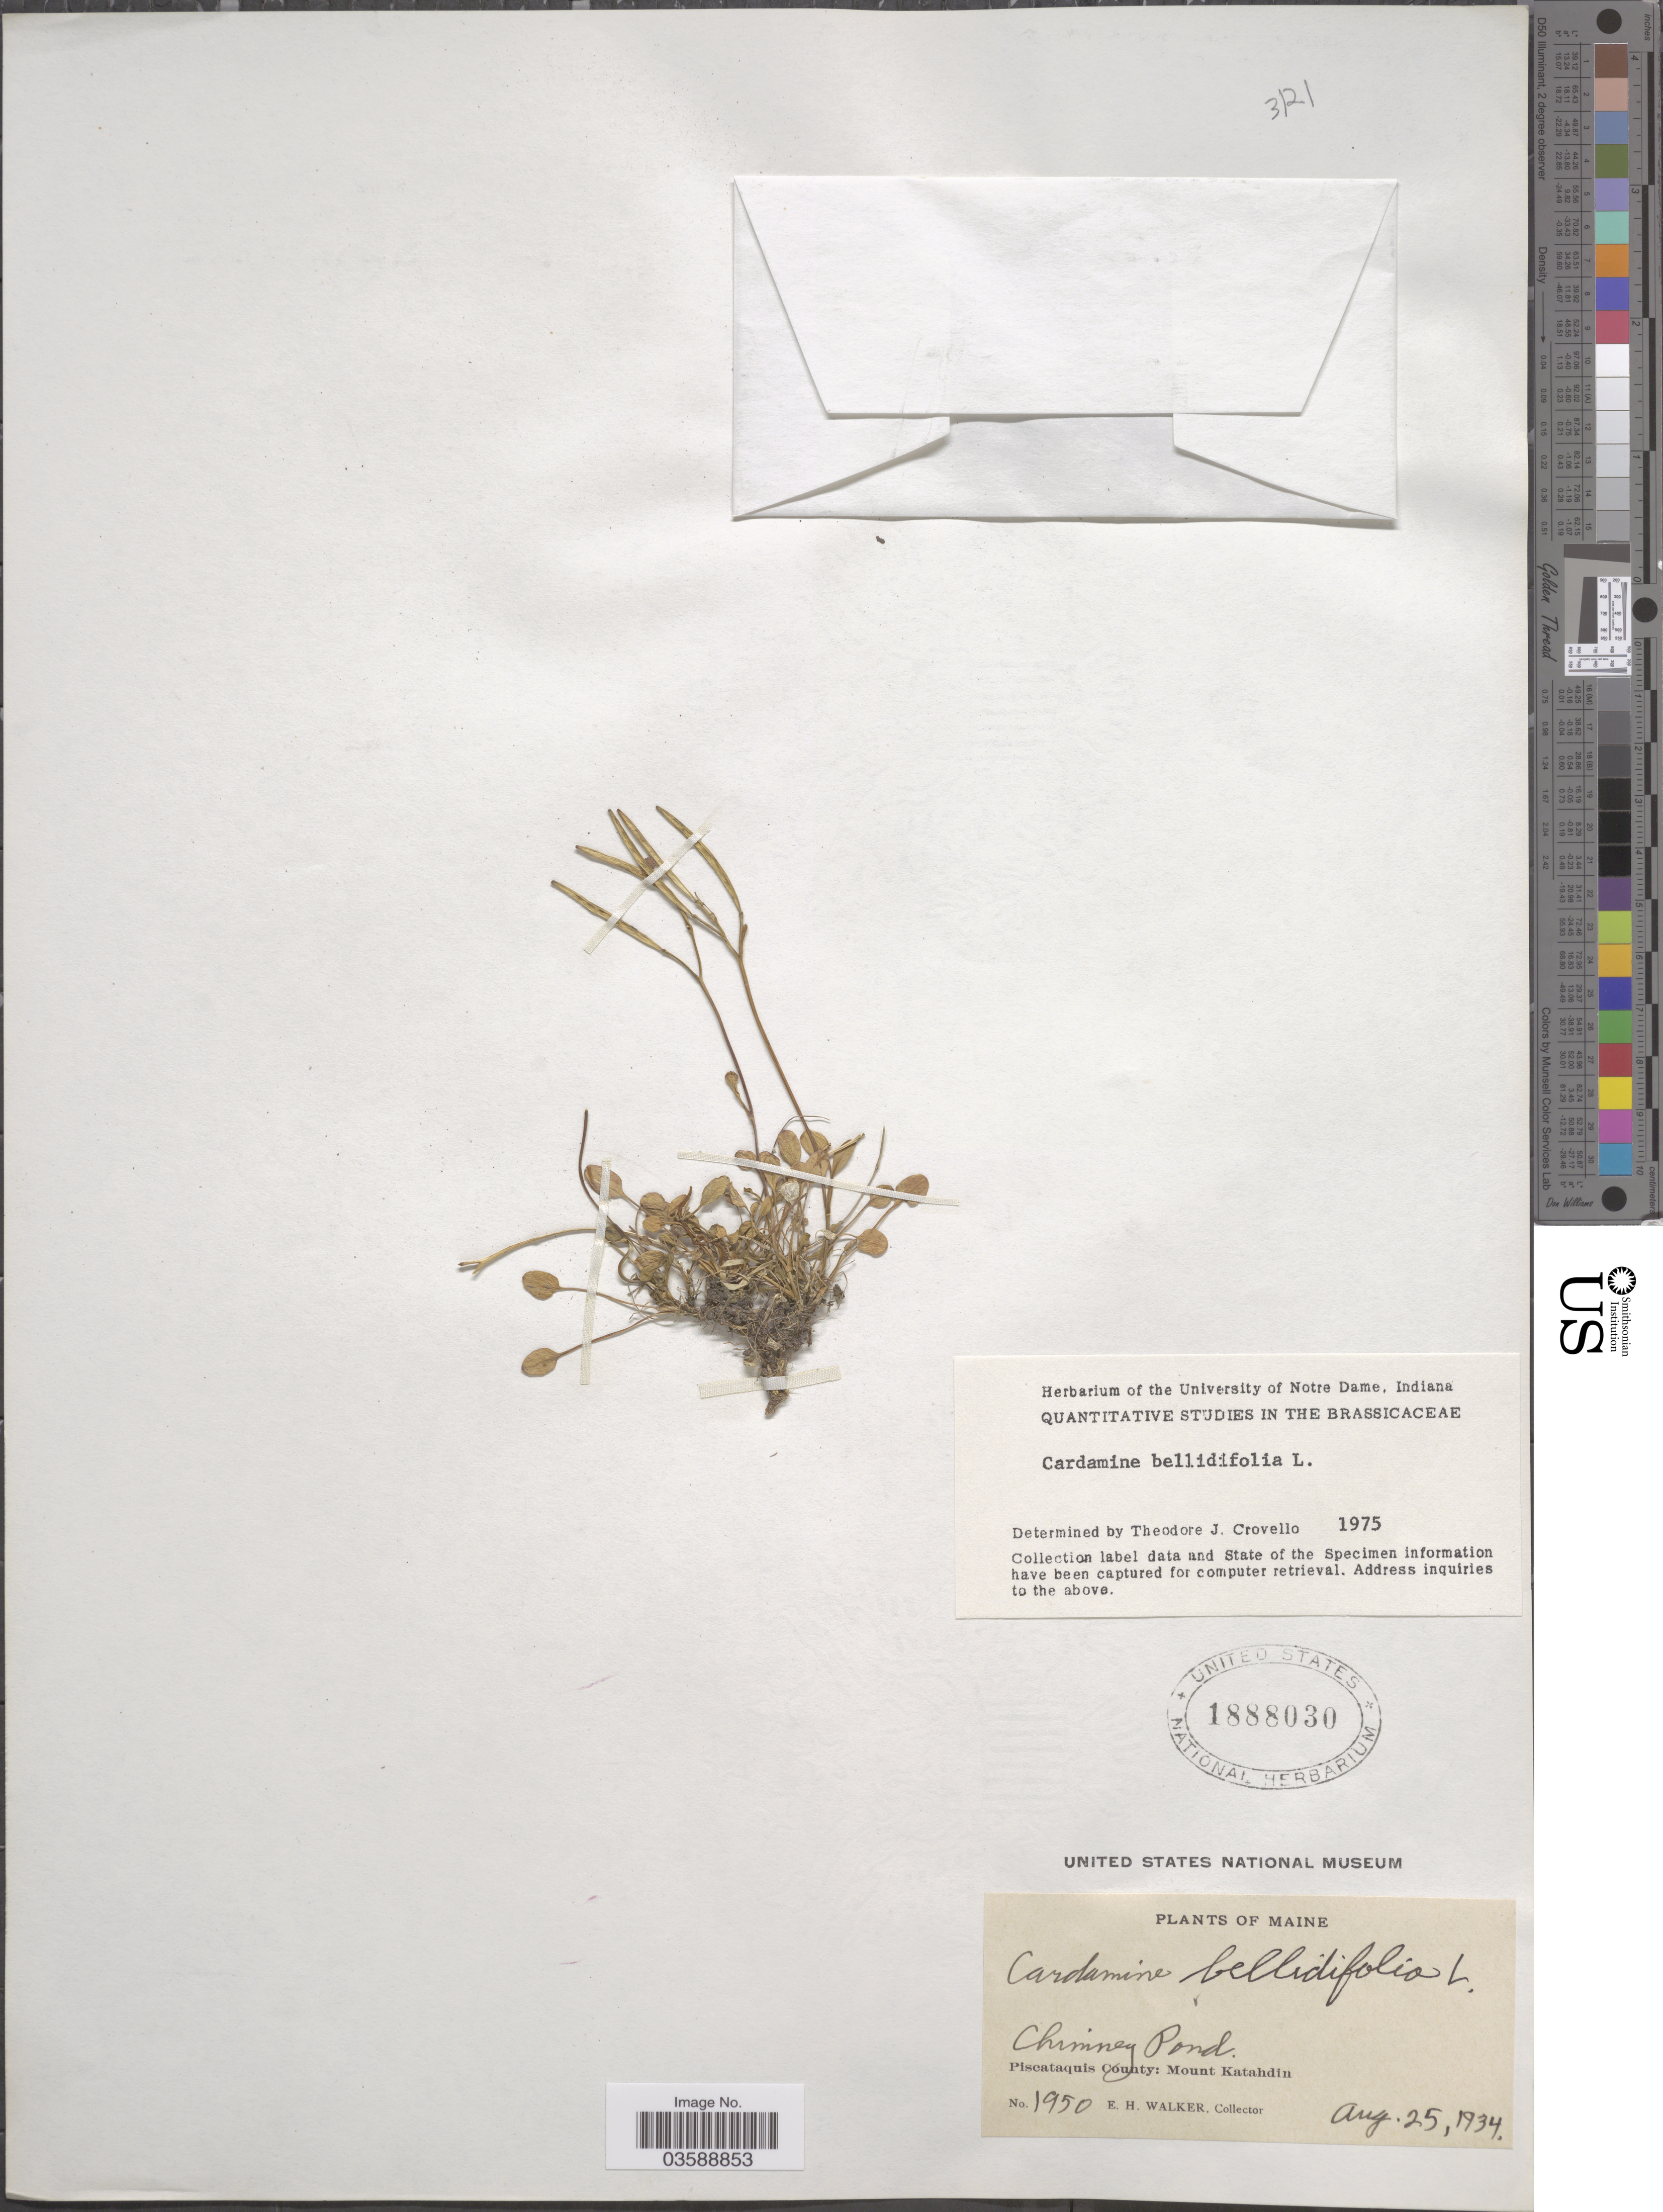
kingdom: Plantae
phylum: Tracheophyta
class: Magnoliopsida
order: Brassicales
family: Brassicaceae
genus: Cardamine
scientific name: Cardamine bellidifolia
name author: L.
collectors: E. H. Walker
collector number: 1950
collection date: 1934-08-25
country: United States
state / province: Maine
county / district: Piscataquis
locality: Chimney Pond. Piscataquis County: Mount Katahdin.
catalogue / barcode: US 1888030